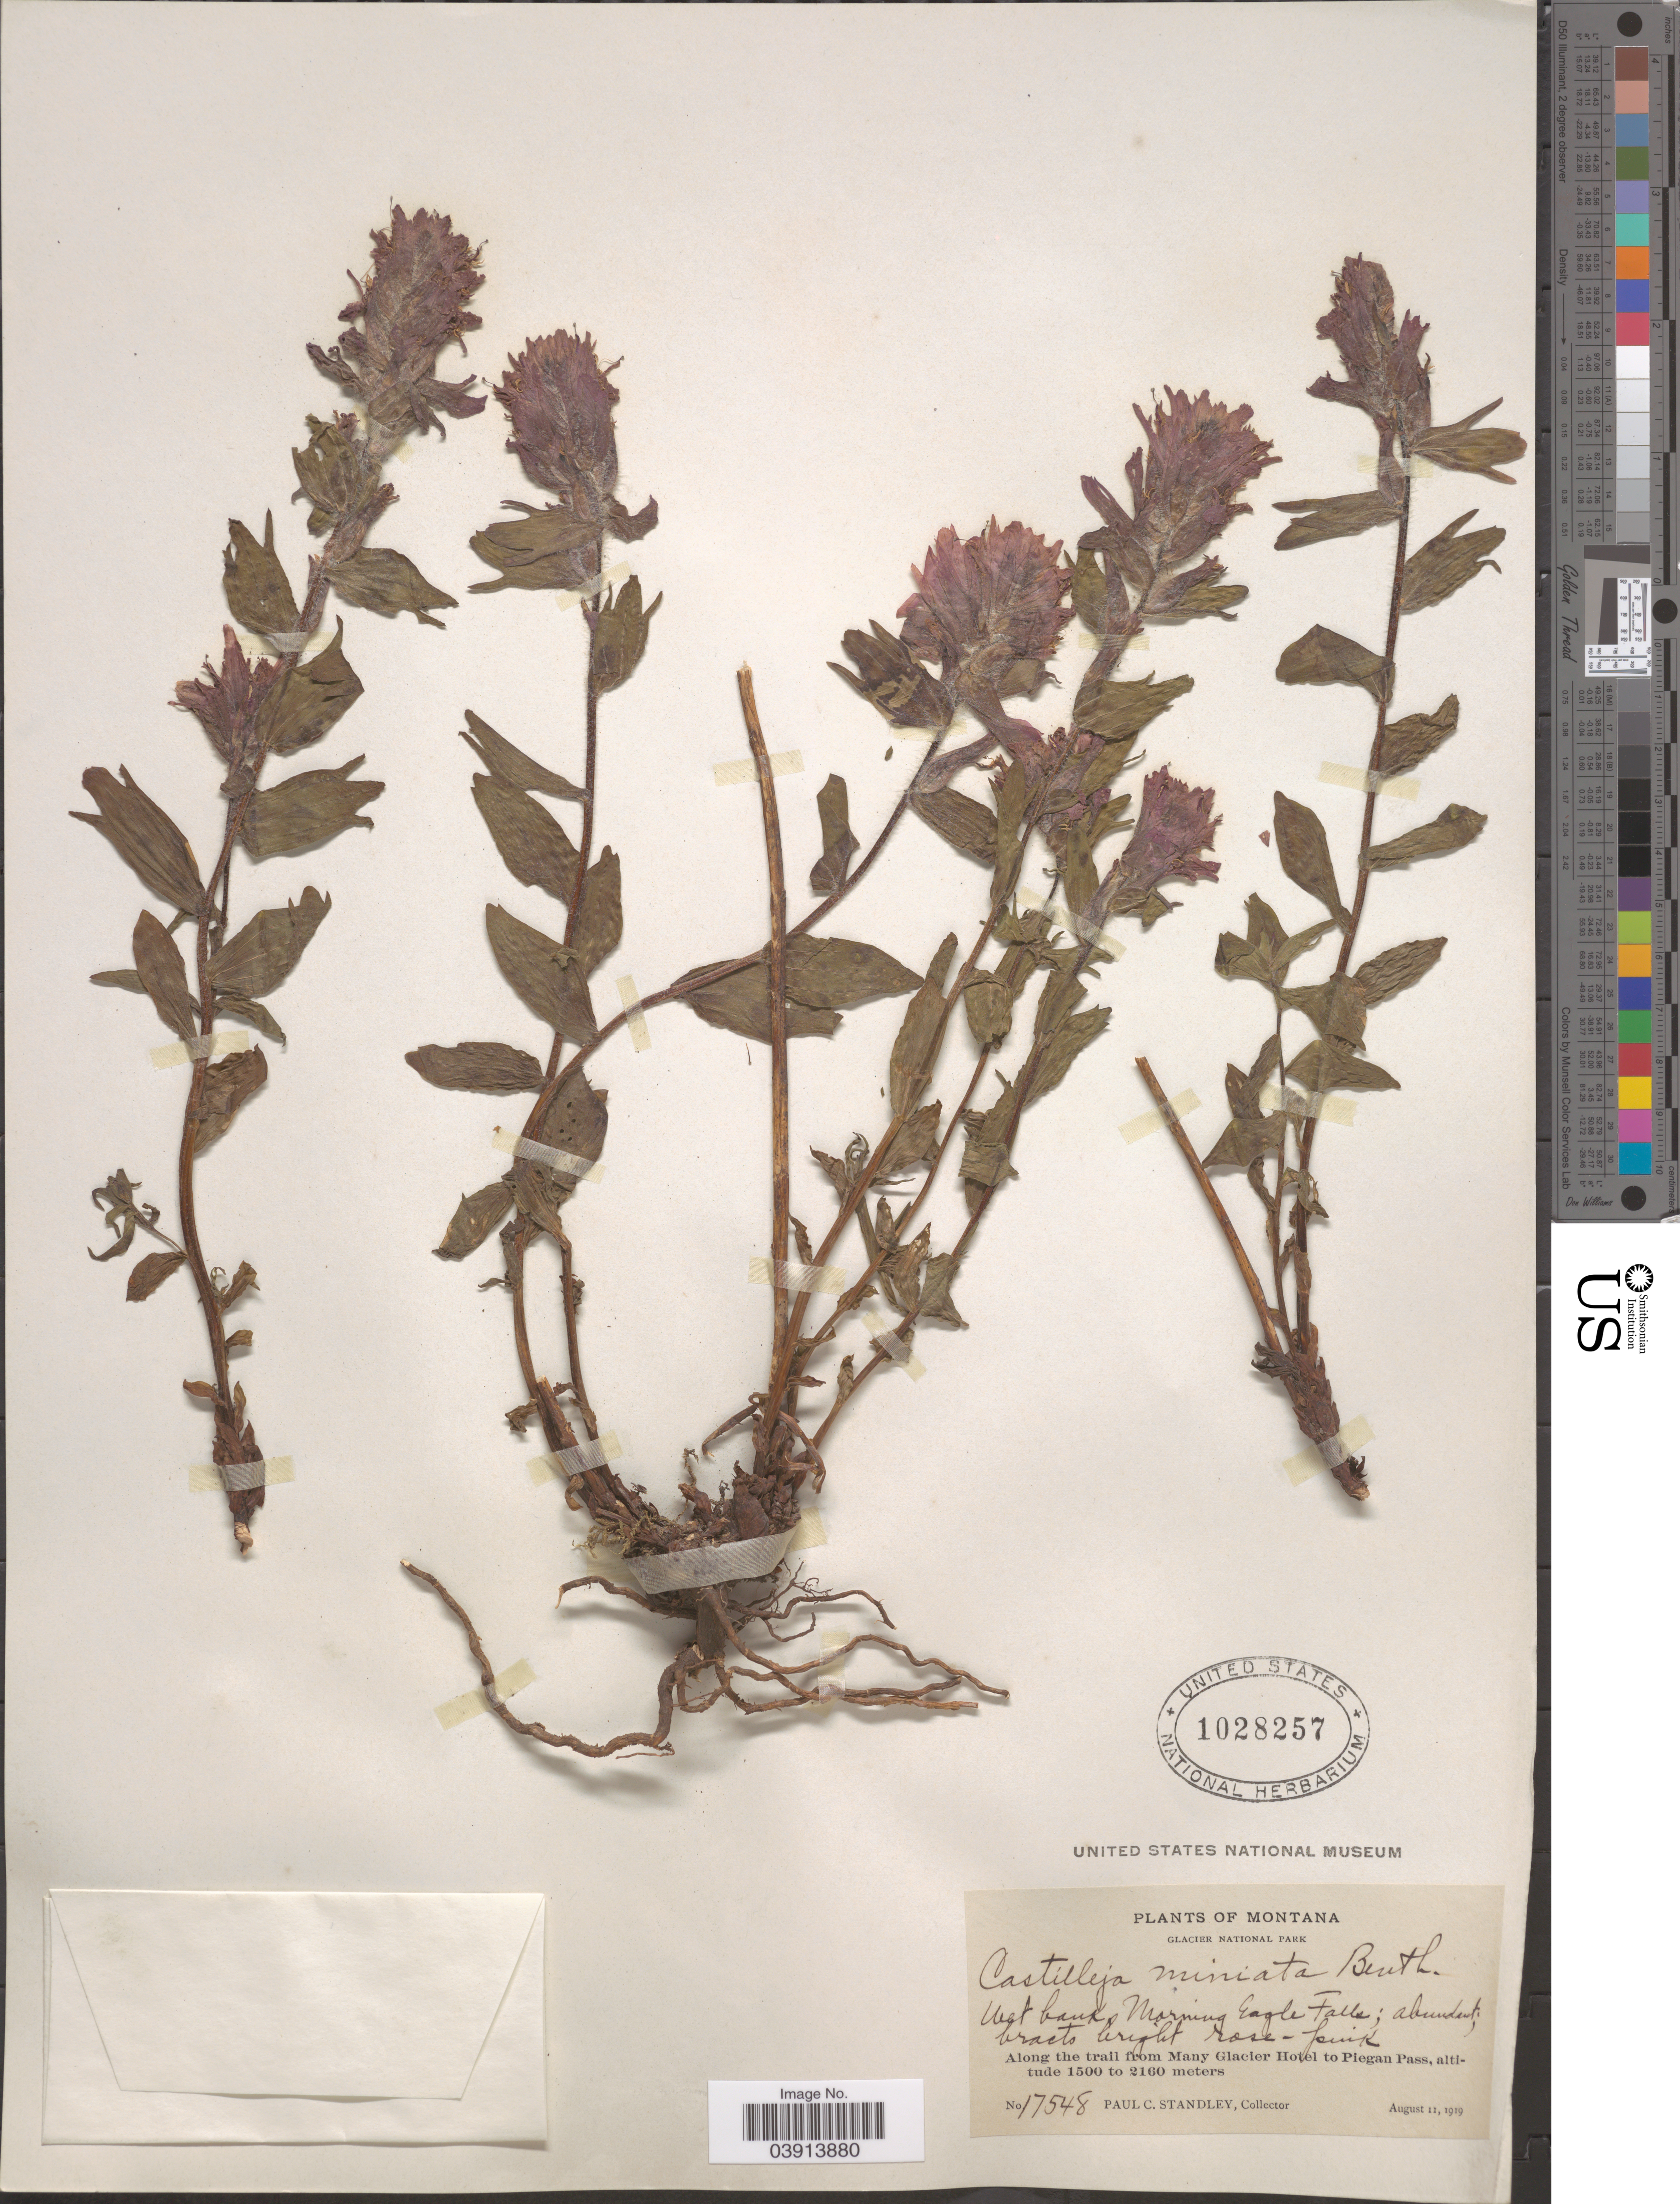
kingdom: Plantae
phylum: Tracheophyta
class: Magnoliopsida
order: Lamiales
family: Orobanchaceae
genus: Castilleja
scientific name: Castilleja rhexiifolia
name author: Rydb.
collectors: P. C. Standley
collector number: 17548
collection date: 1919-08-11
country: United States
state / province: Montana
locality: Glacier National Park. Wet bank, Morning Eagle Falls. Along the trail from Many Glacier Hotel to Piegan Pass.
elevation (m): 1500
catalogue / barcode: US 1028257